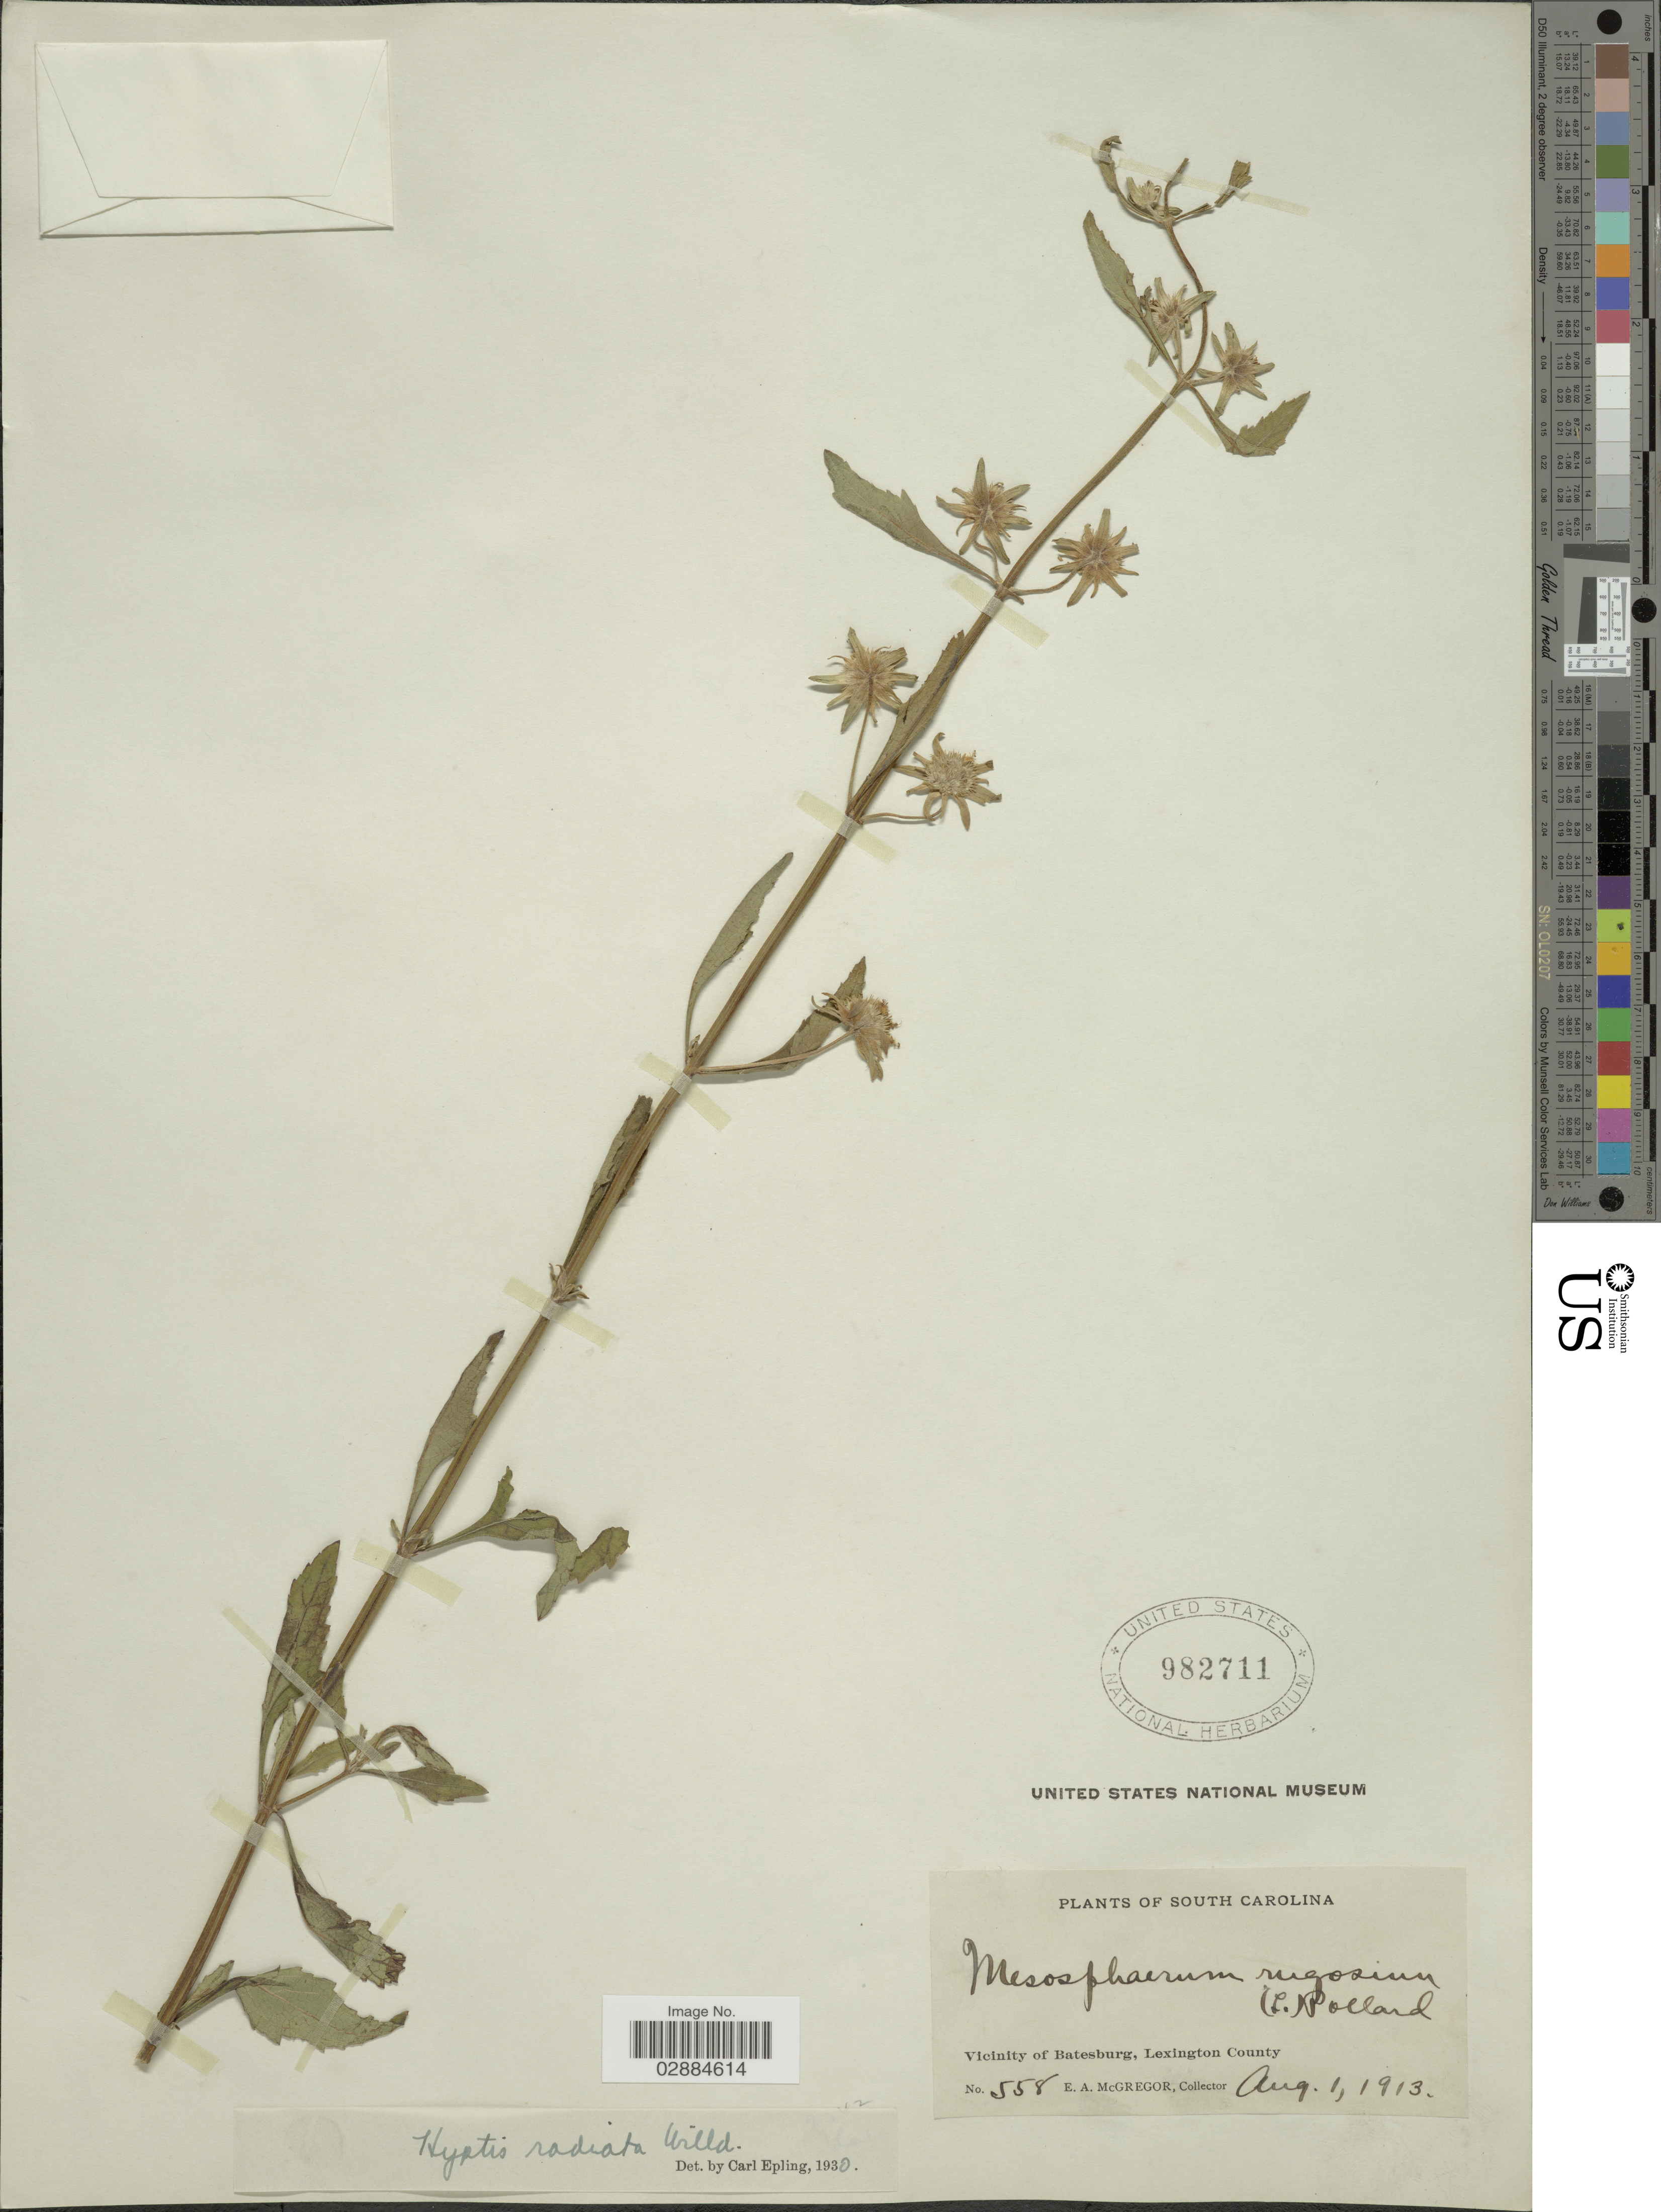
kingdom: Plantae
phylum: Tracheophyta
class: Magnoliopsida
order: Lamiales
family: Lamiaceae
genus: Hyptis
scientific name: Hyptis radiata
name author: Kunth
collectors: E. A. McGregor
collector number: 558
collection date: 1913-08-01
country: United States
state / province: South Carolina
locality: Vicinity of Batesburg, Lexington County.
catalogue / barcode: US 982711